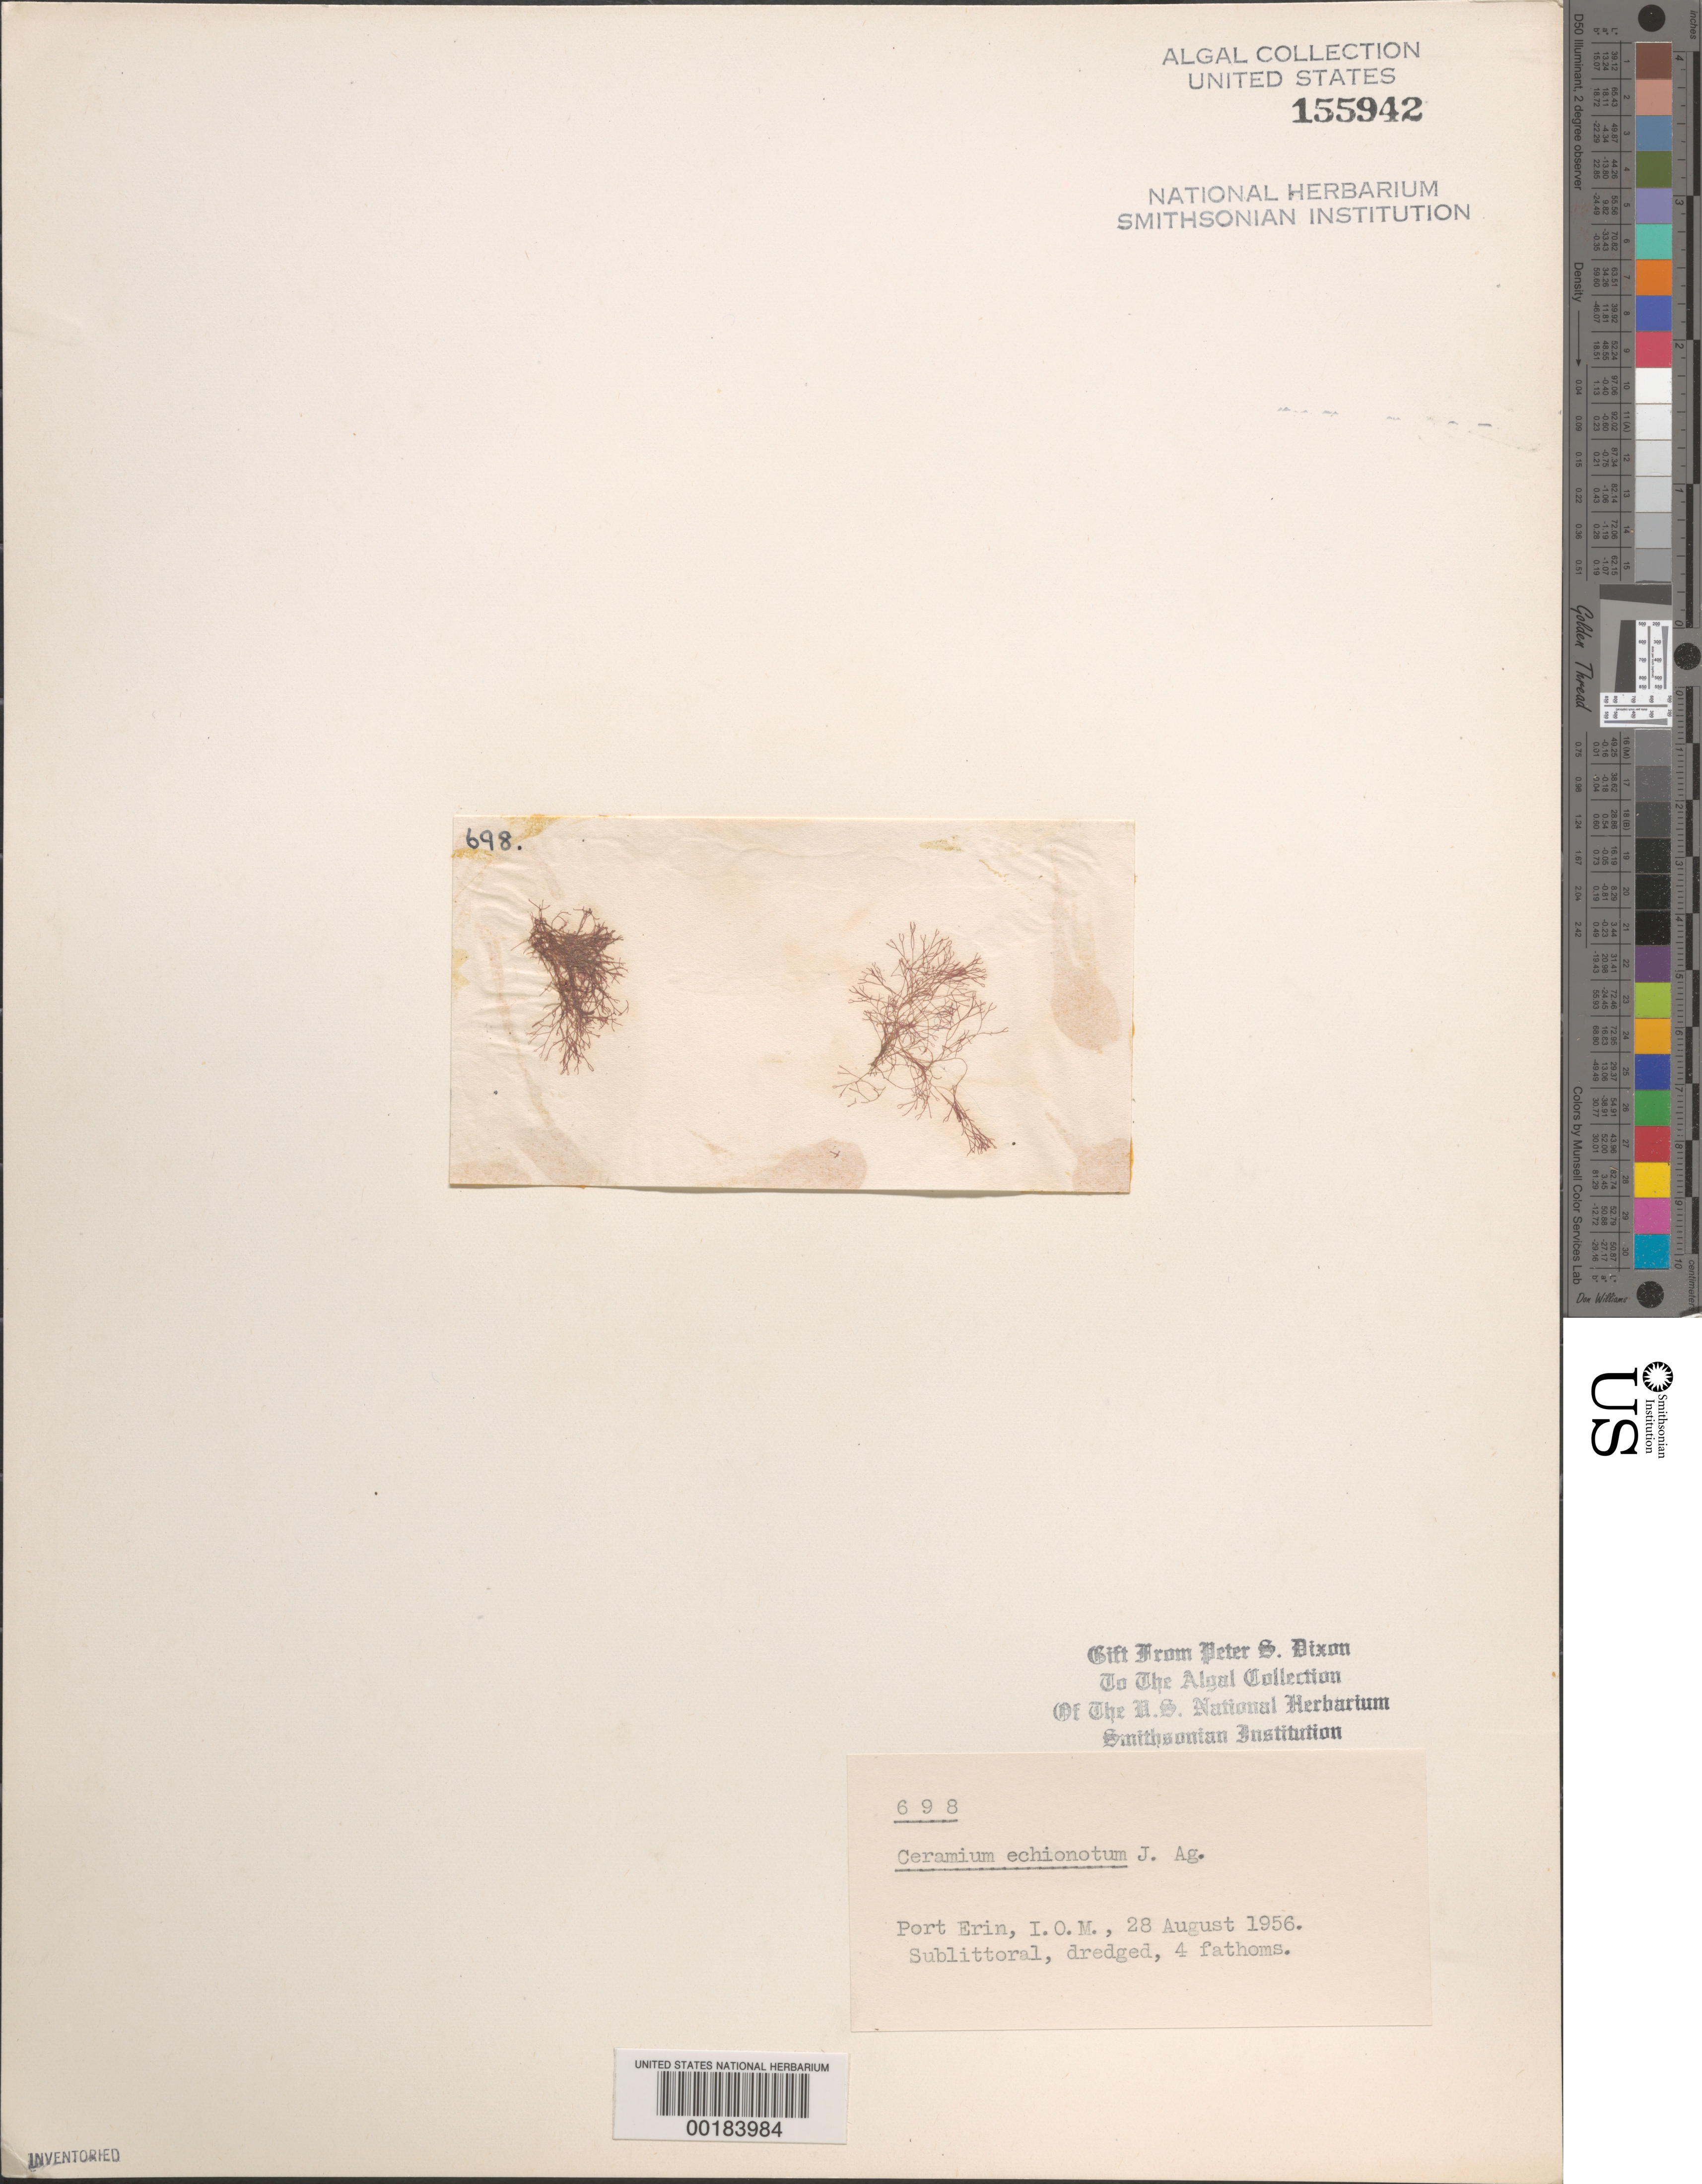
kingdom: Plantae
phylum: Rhodophyta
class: Florideophyceae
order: Ceramiales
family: Ceramiaceae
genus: Ceramium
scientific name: Ceramium echionotum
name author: J. Agardh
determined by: Dixon, P. S.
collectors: P. S. Dixon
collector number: PSD 698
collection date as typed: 28 Aug 1956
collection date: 1956-08-28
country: United Kingdom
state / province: England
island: Isle of Man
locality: Port Erin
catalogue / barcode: US 155942